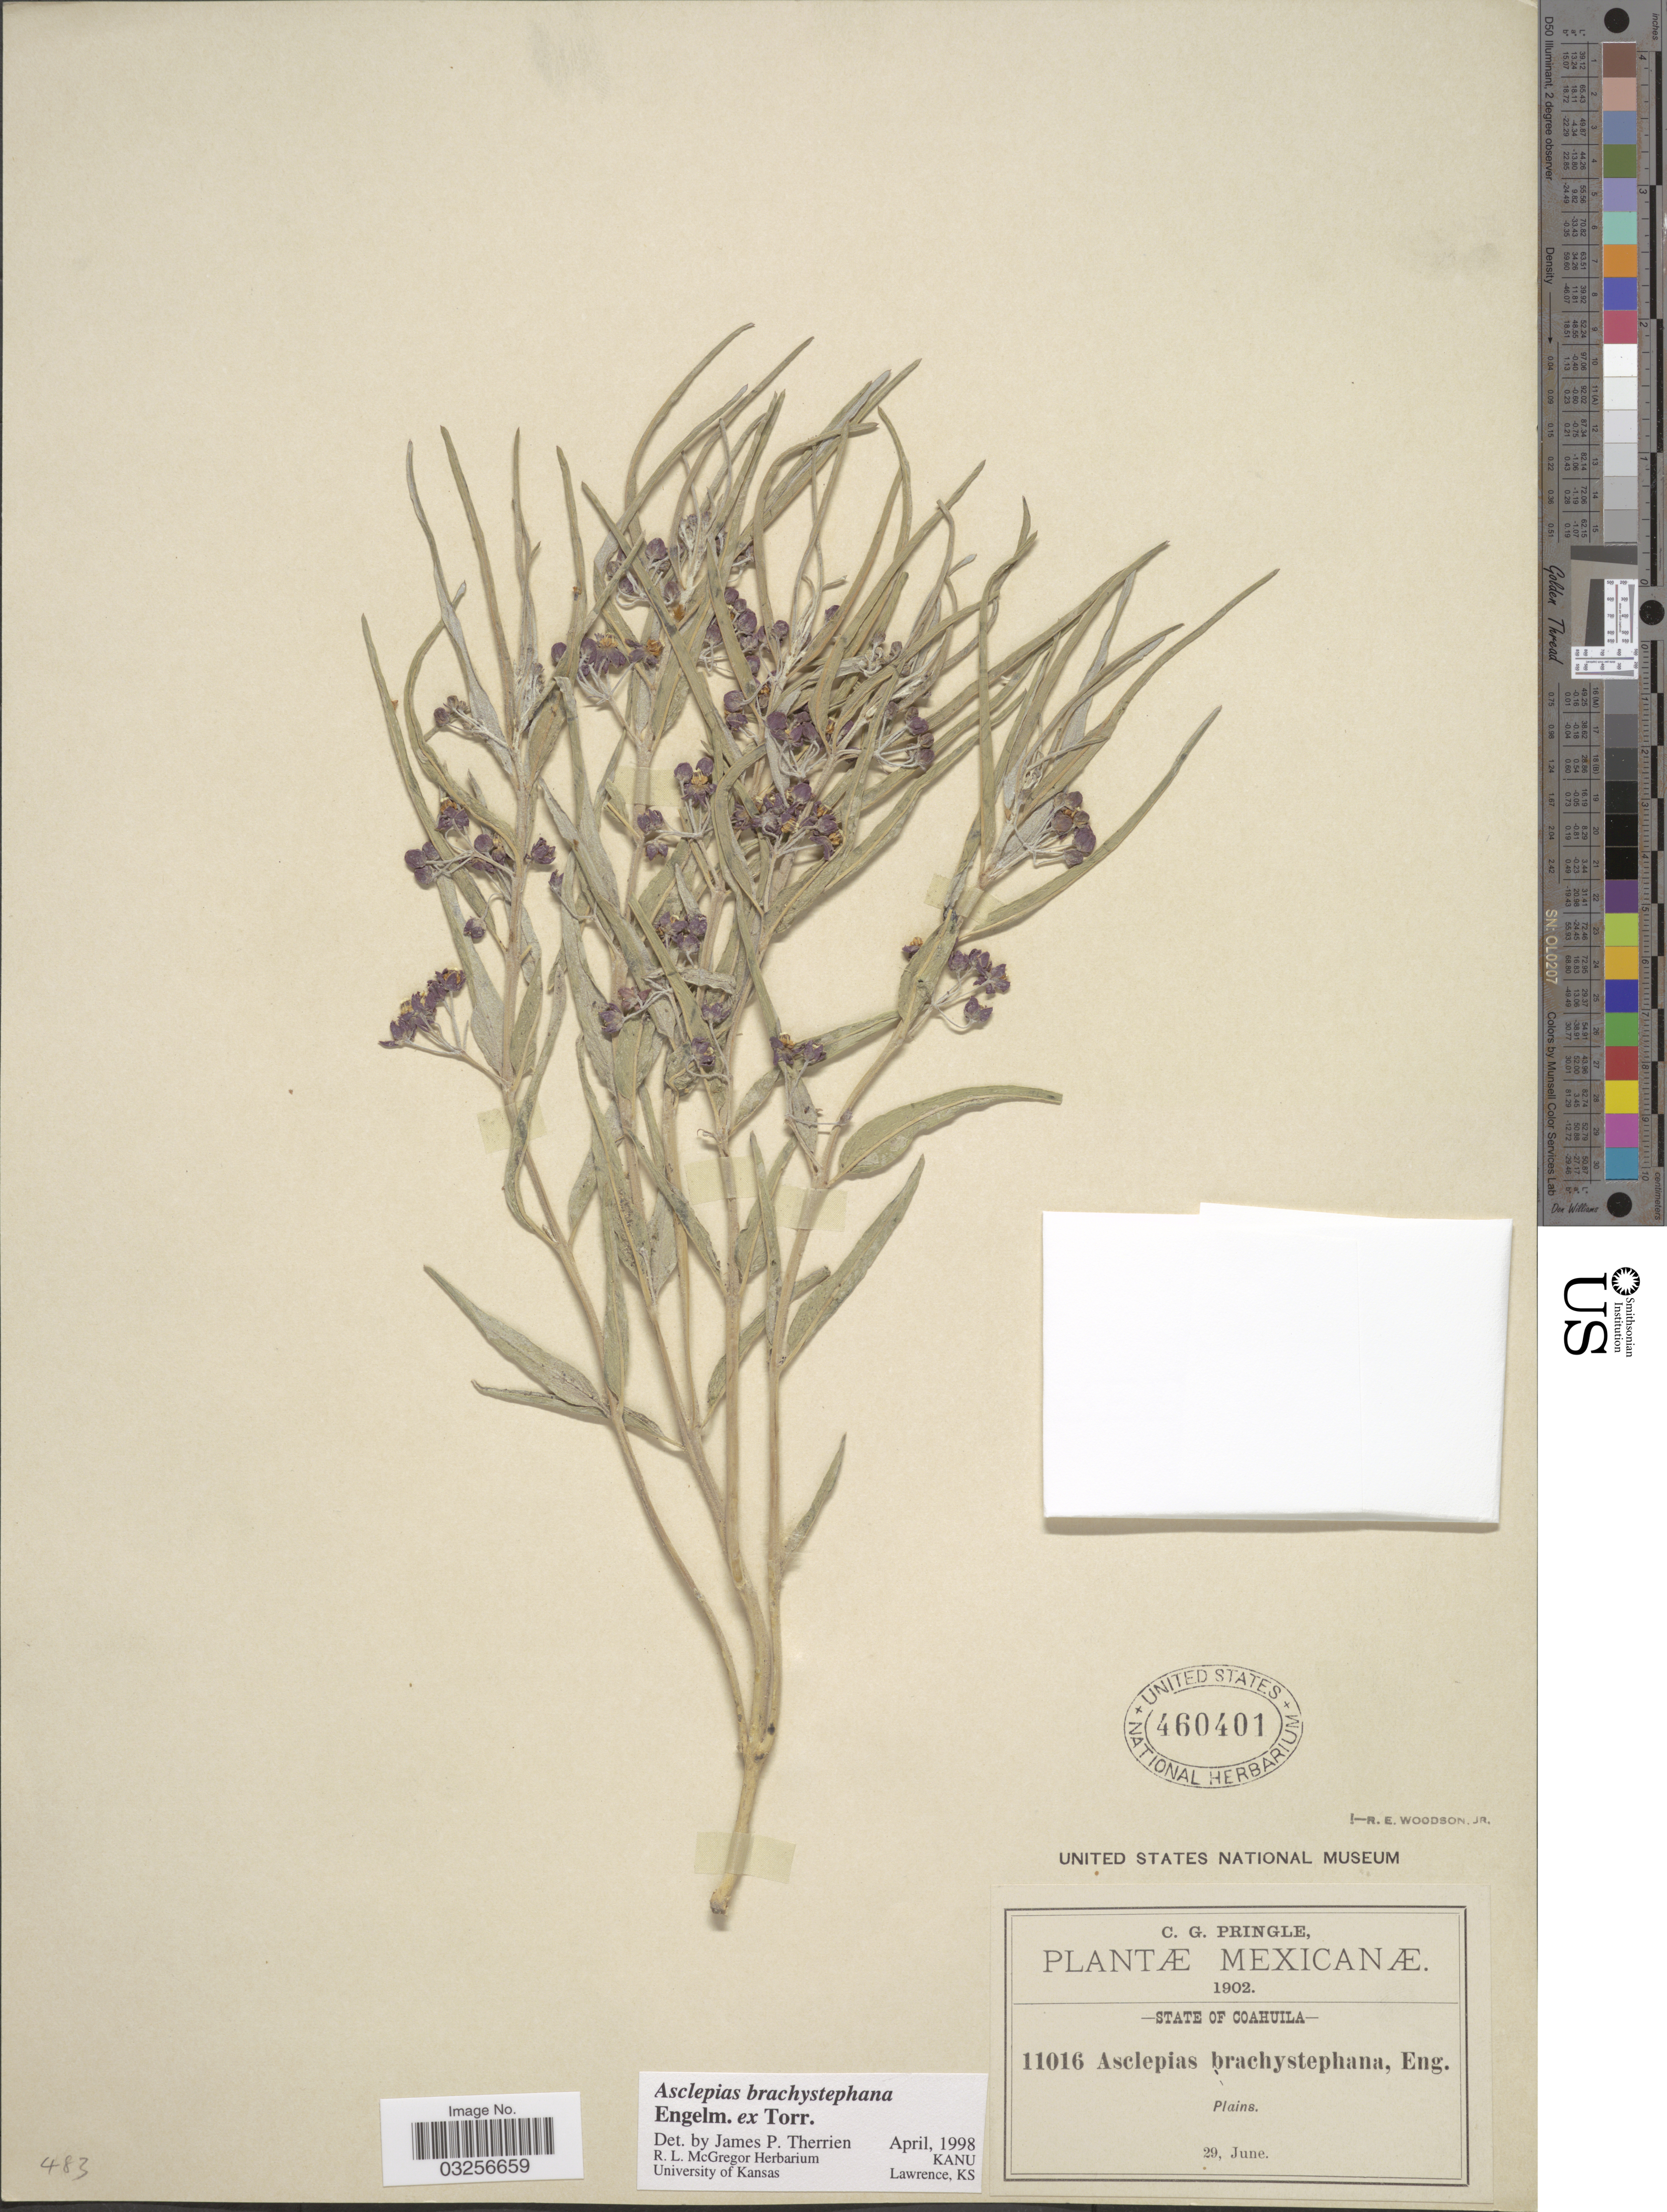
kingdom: Plantae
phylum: Tracheophyta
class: Magnoliopsida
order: Gentianales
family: Apocynaceae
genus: Asclepias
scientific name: Asclepias brachystephana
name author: Engelm. ex Torr.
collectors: C. G. Pringle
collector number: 11016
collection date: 1902-06-29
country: Mexico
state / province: Coahuila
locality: Plains.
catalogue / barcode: US 460401